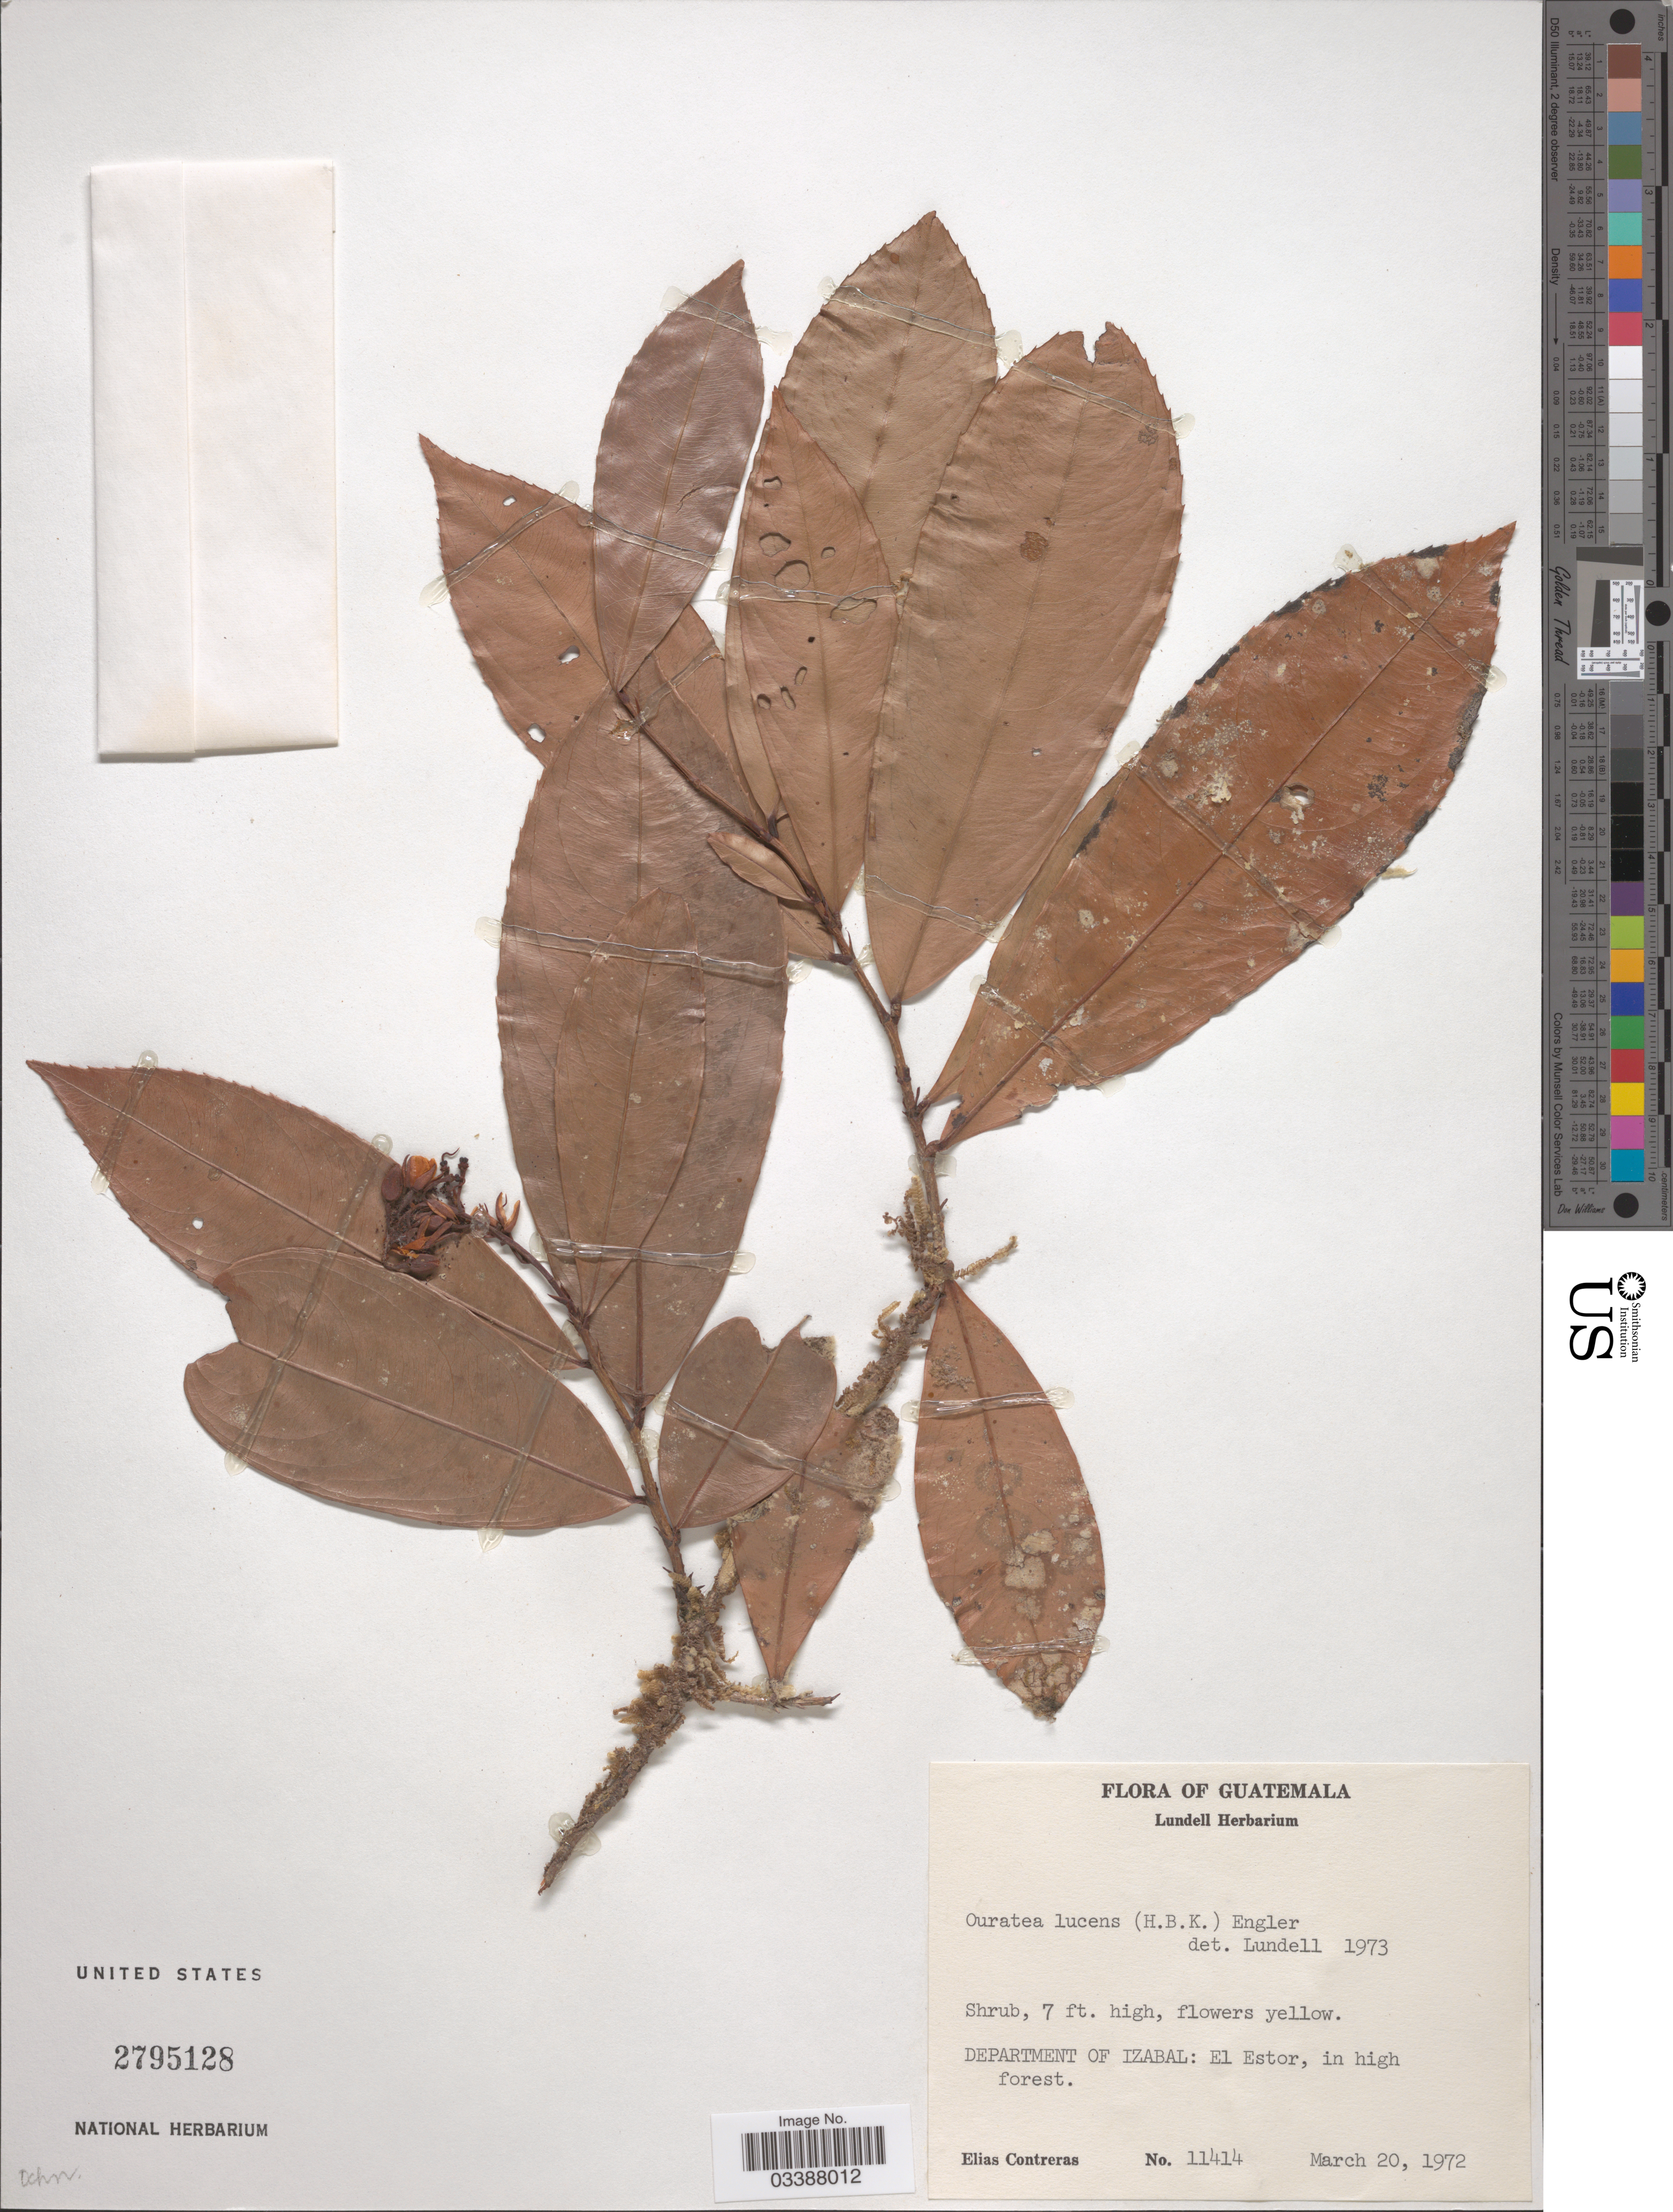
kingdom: Plantae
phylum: Tracheophyta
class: Magnoliopsida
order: Malpighiales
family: Ochnaceae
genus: Ouratea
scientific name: Ouratea lucens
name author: (Kunth) Engl.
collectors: E. Contreras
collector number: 11414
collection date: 1972-03-20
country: Guatemala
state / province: Izabal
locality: Department of Izabal; El Estor.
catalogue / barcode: US 2795128